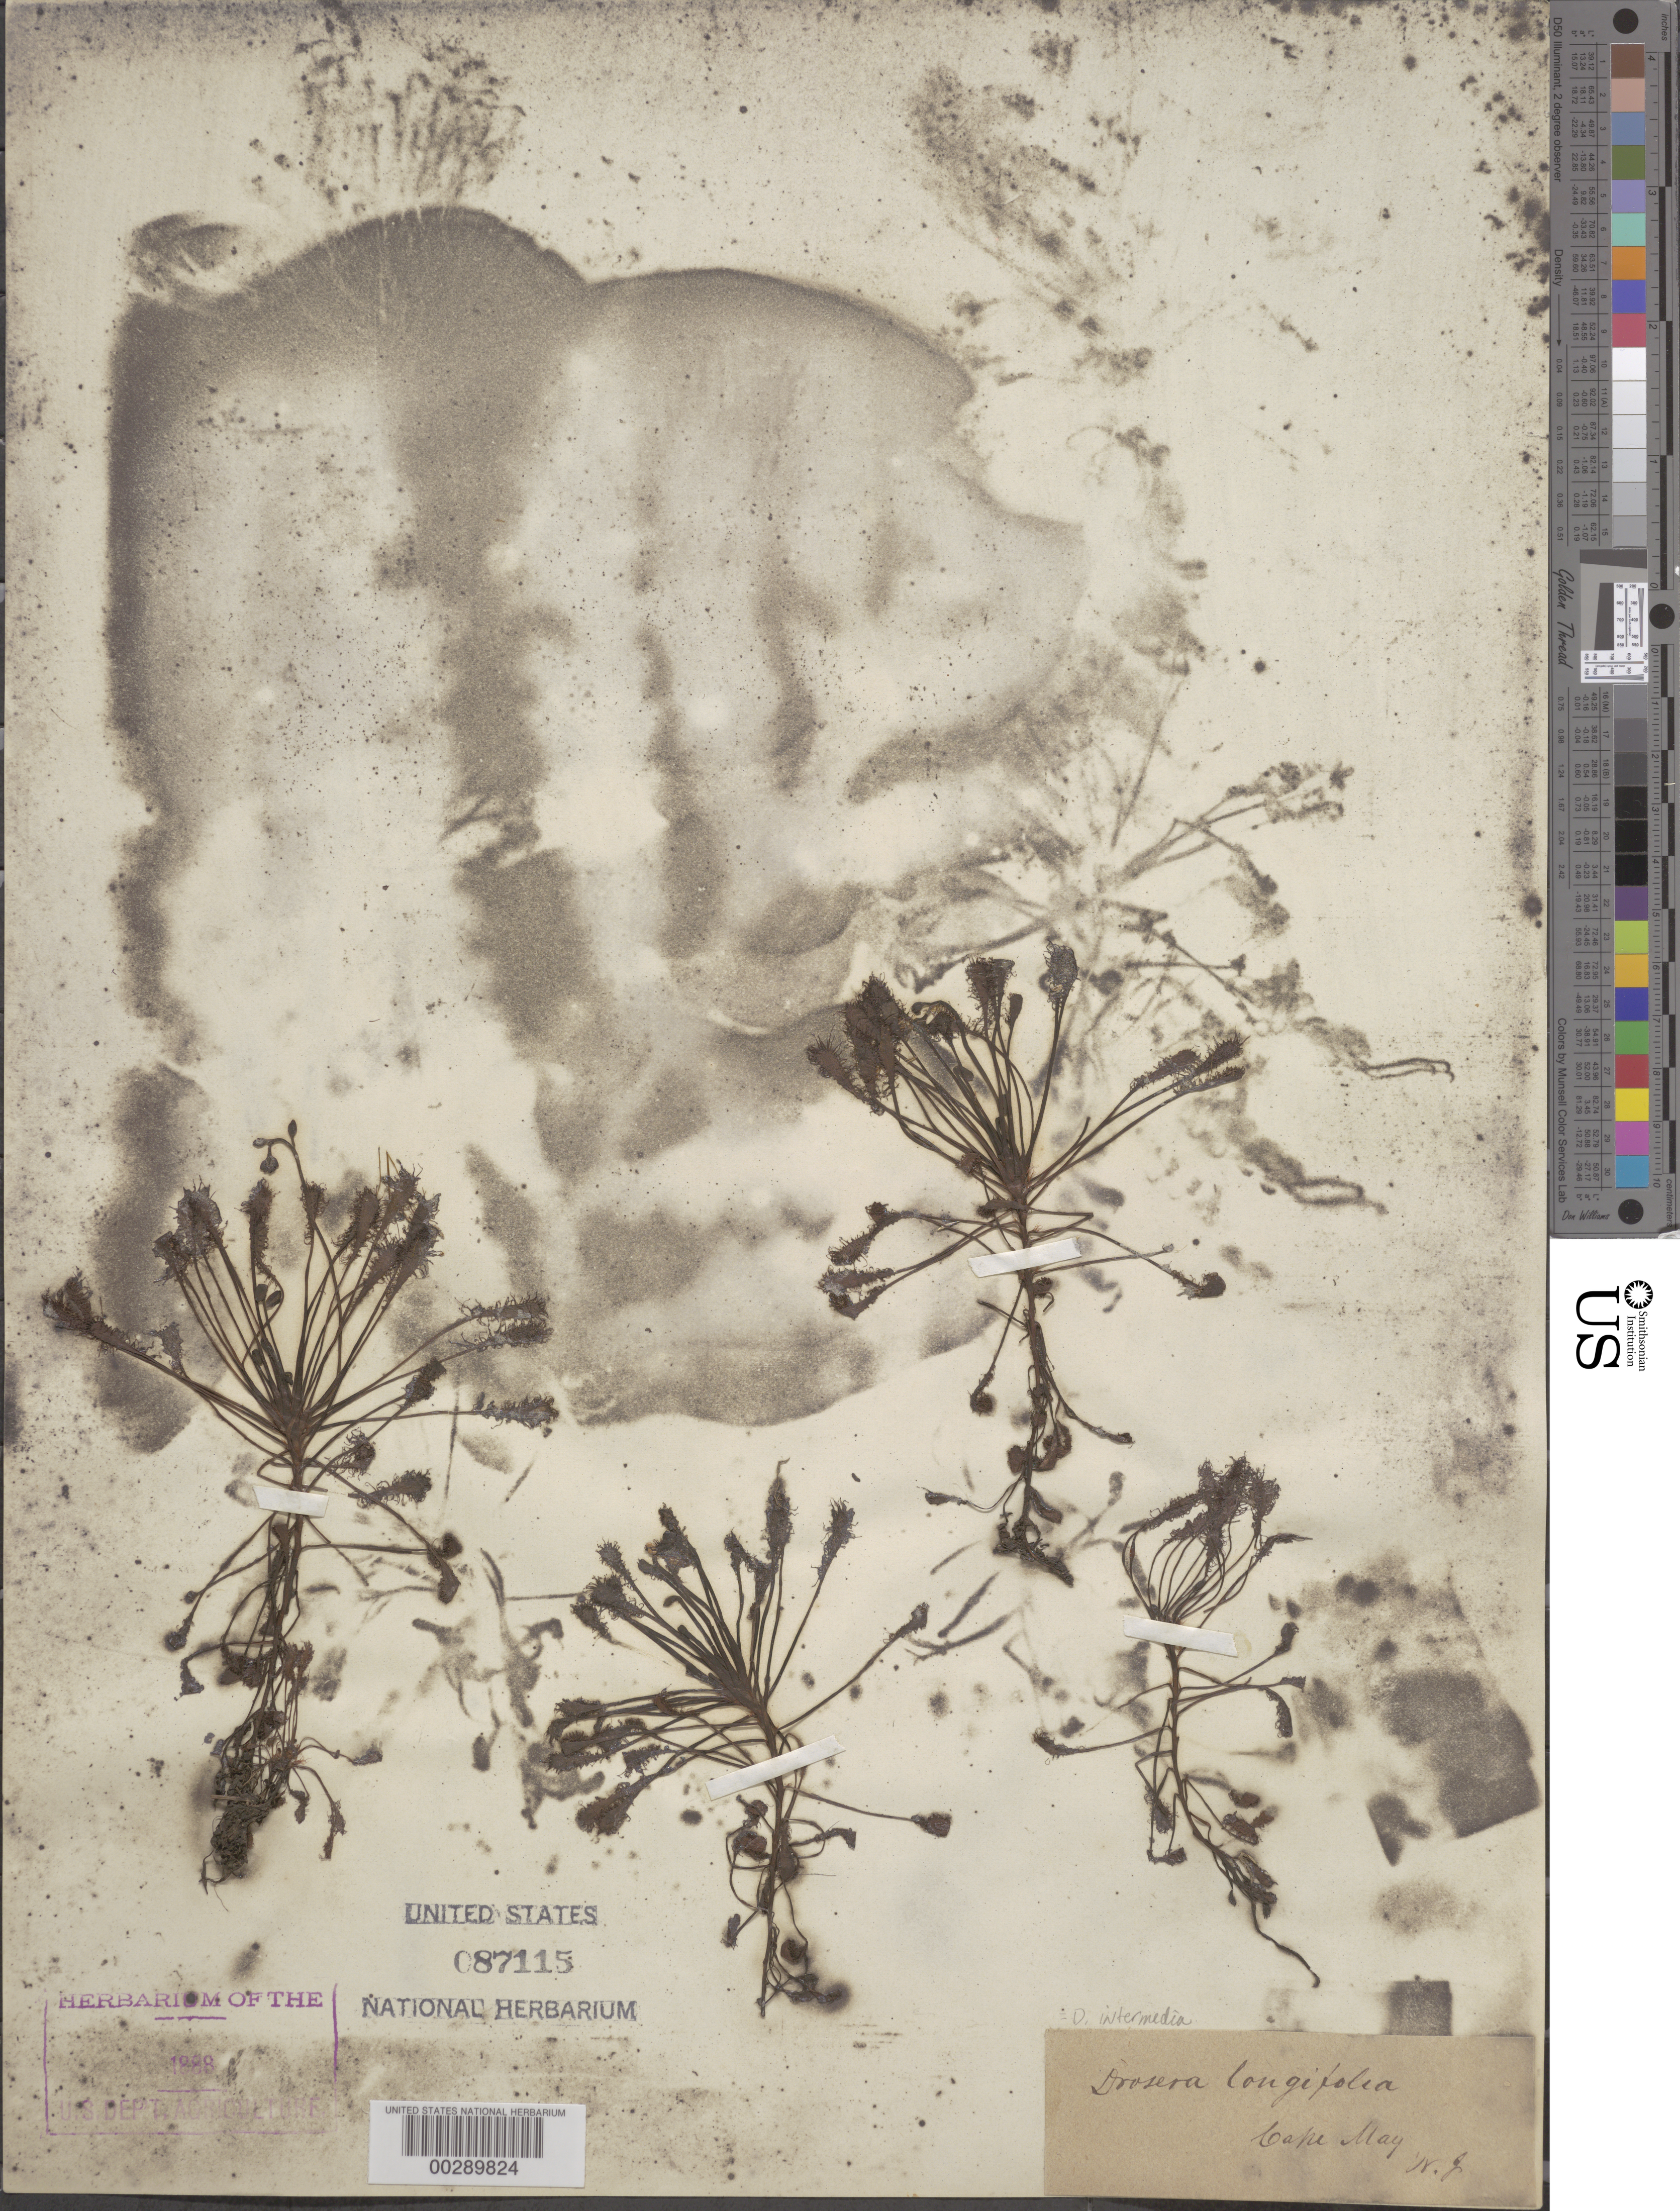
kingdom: Plantae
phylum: Tracheophyta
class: Magnoliopsida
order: Caryophyllales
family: Droseraceae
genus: Drosera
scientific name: Drosera intermedia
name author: Hayne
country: United States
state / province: New Jersey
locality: Cape may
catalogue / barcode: US 87115